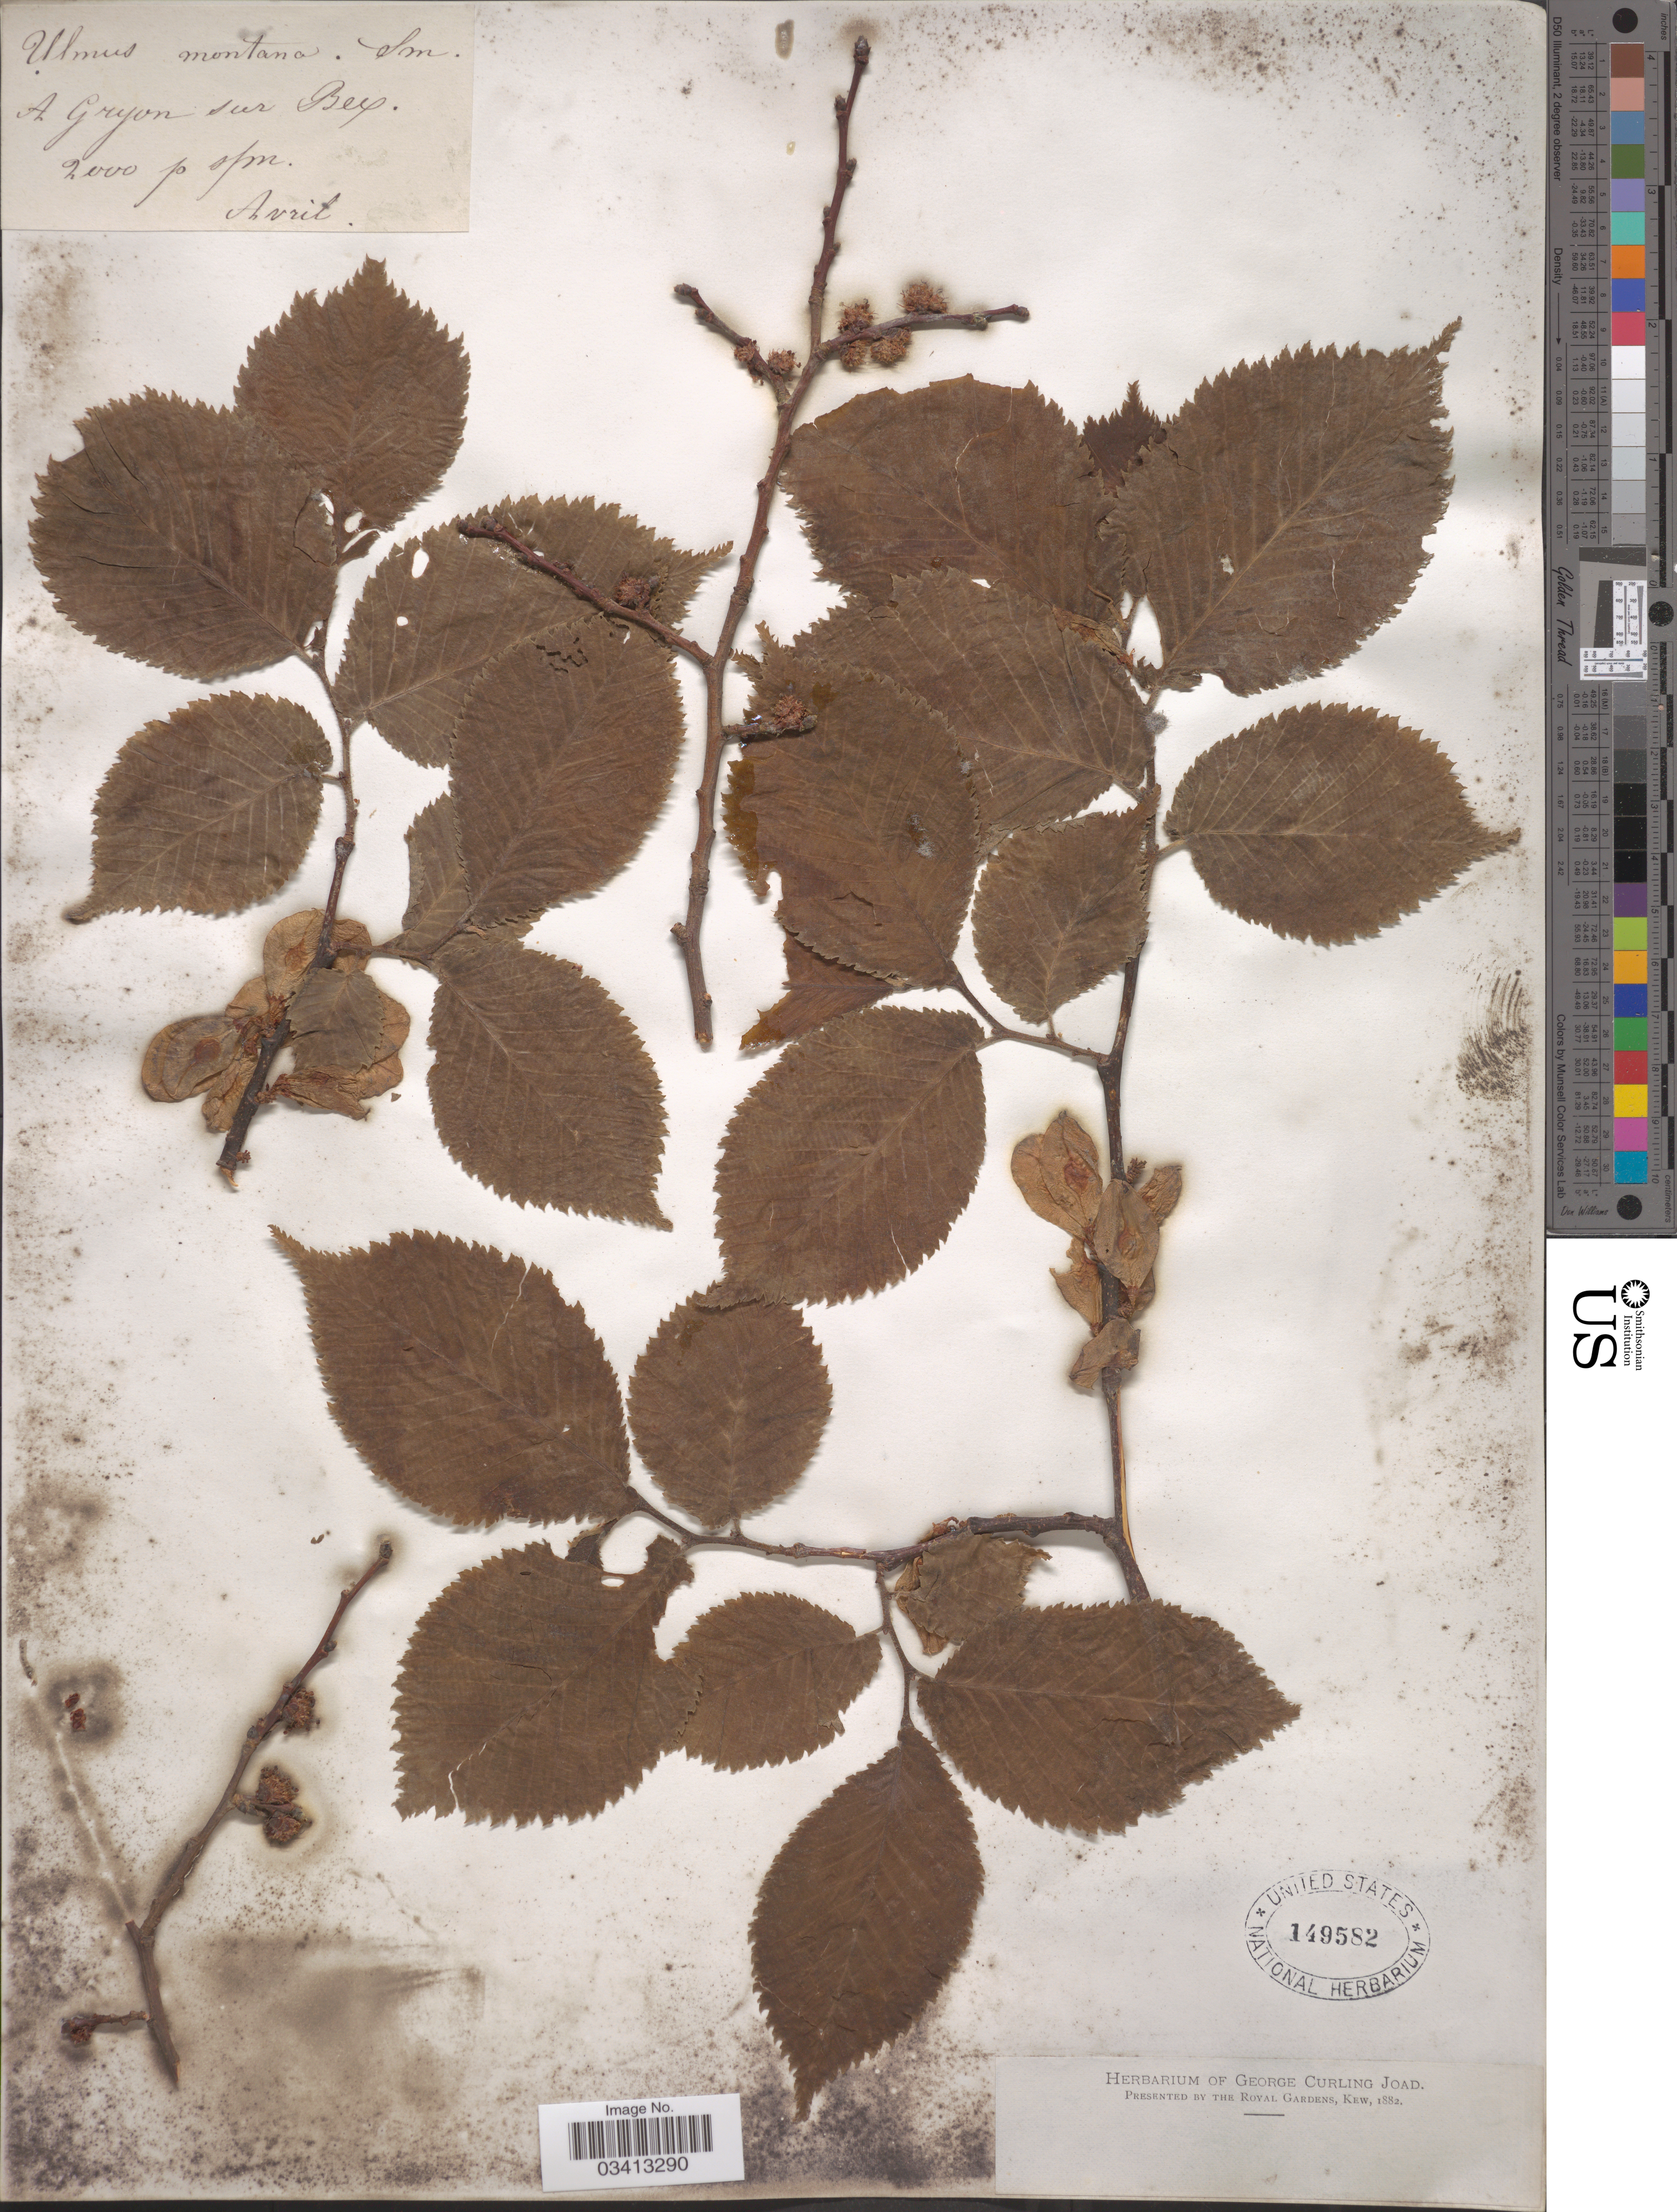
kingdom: Plantae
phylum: Tracheophyta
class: Magnoliopsida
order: Rosales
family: Ulmaceae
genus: Ulmus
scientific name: Ulmus glabra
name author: Huds.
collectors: ex herb. George Curling Joad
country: Switzerland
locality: A Gryon sur Bex.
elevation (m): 610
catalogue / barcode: US 149582